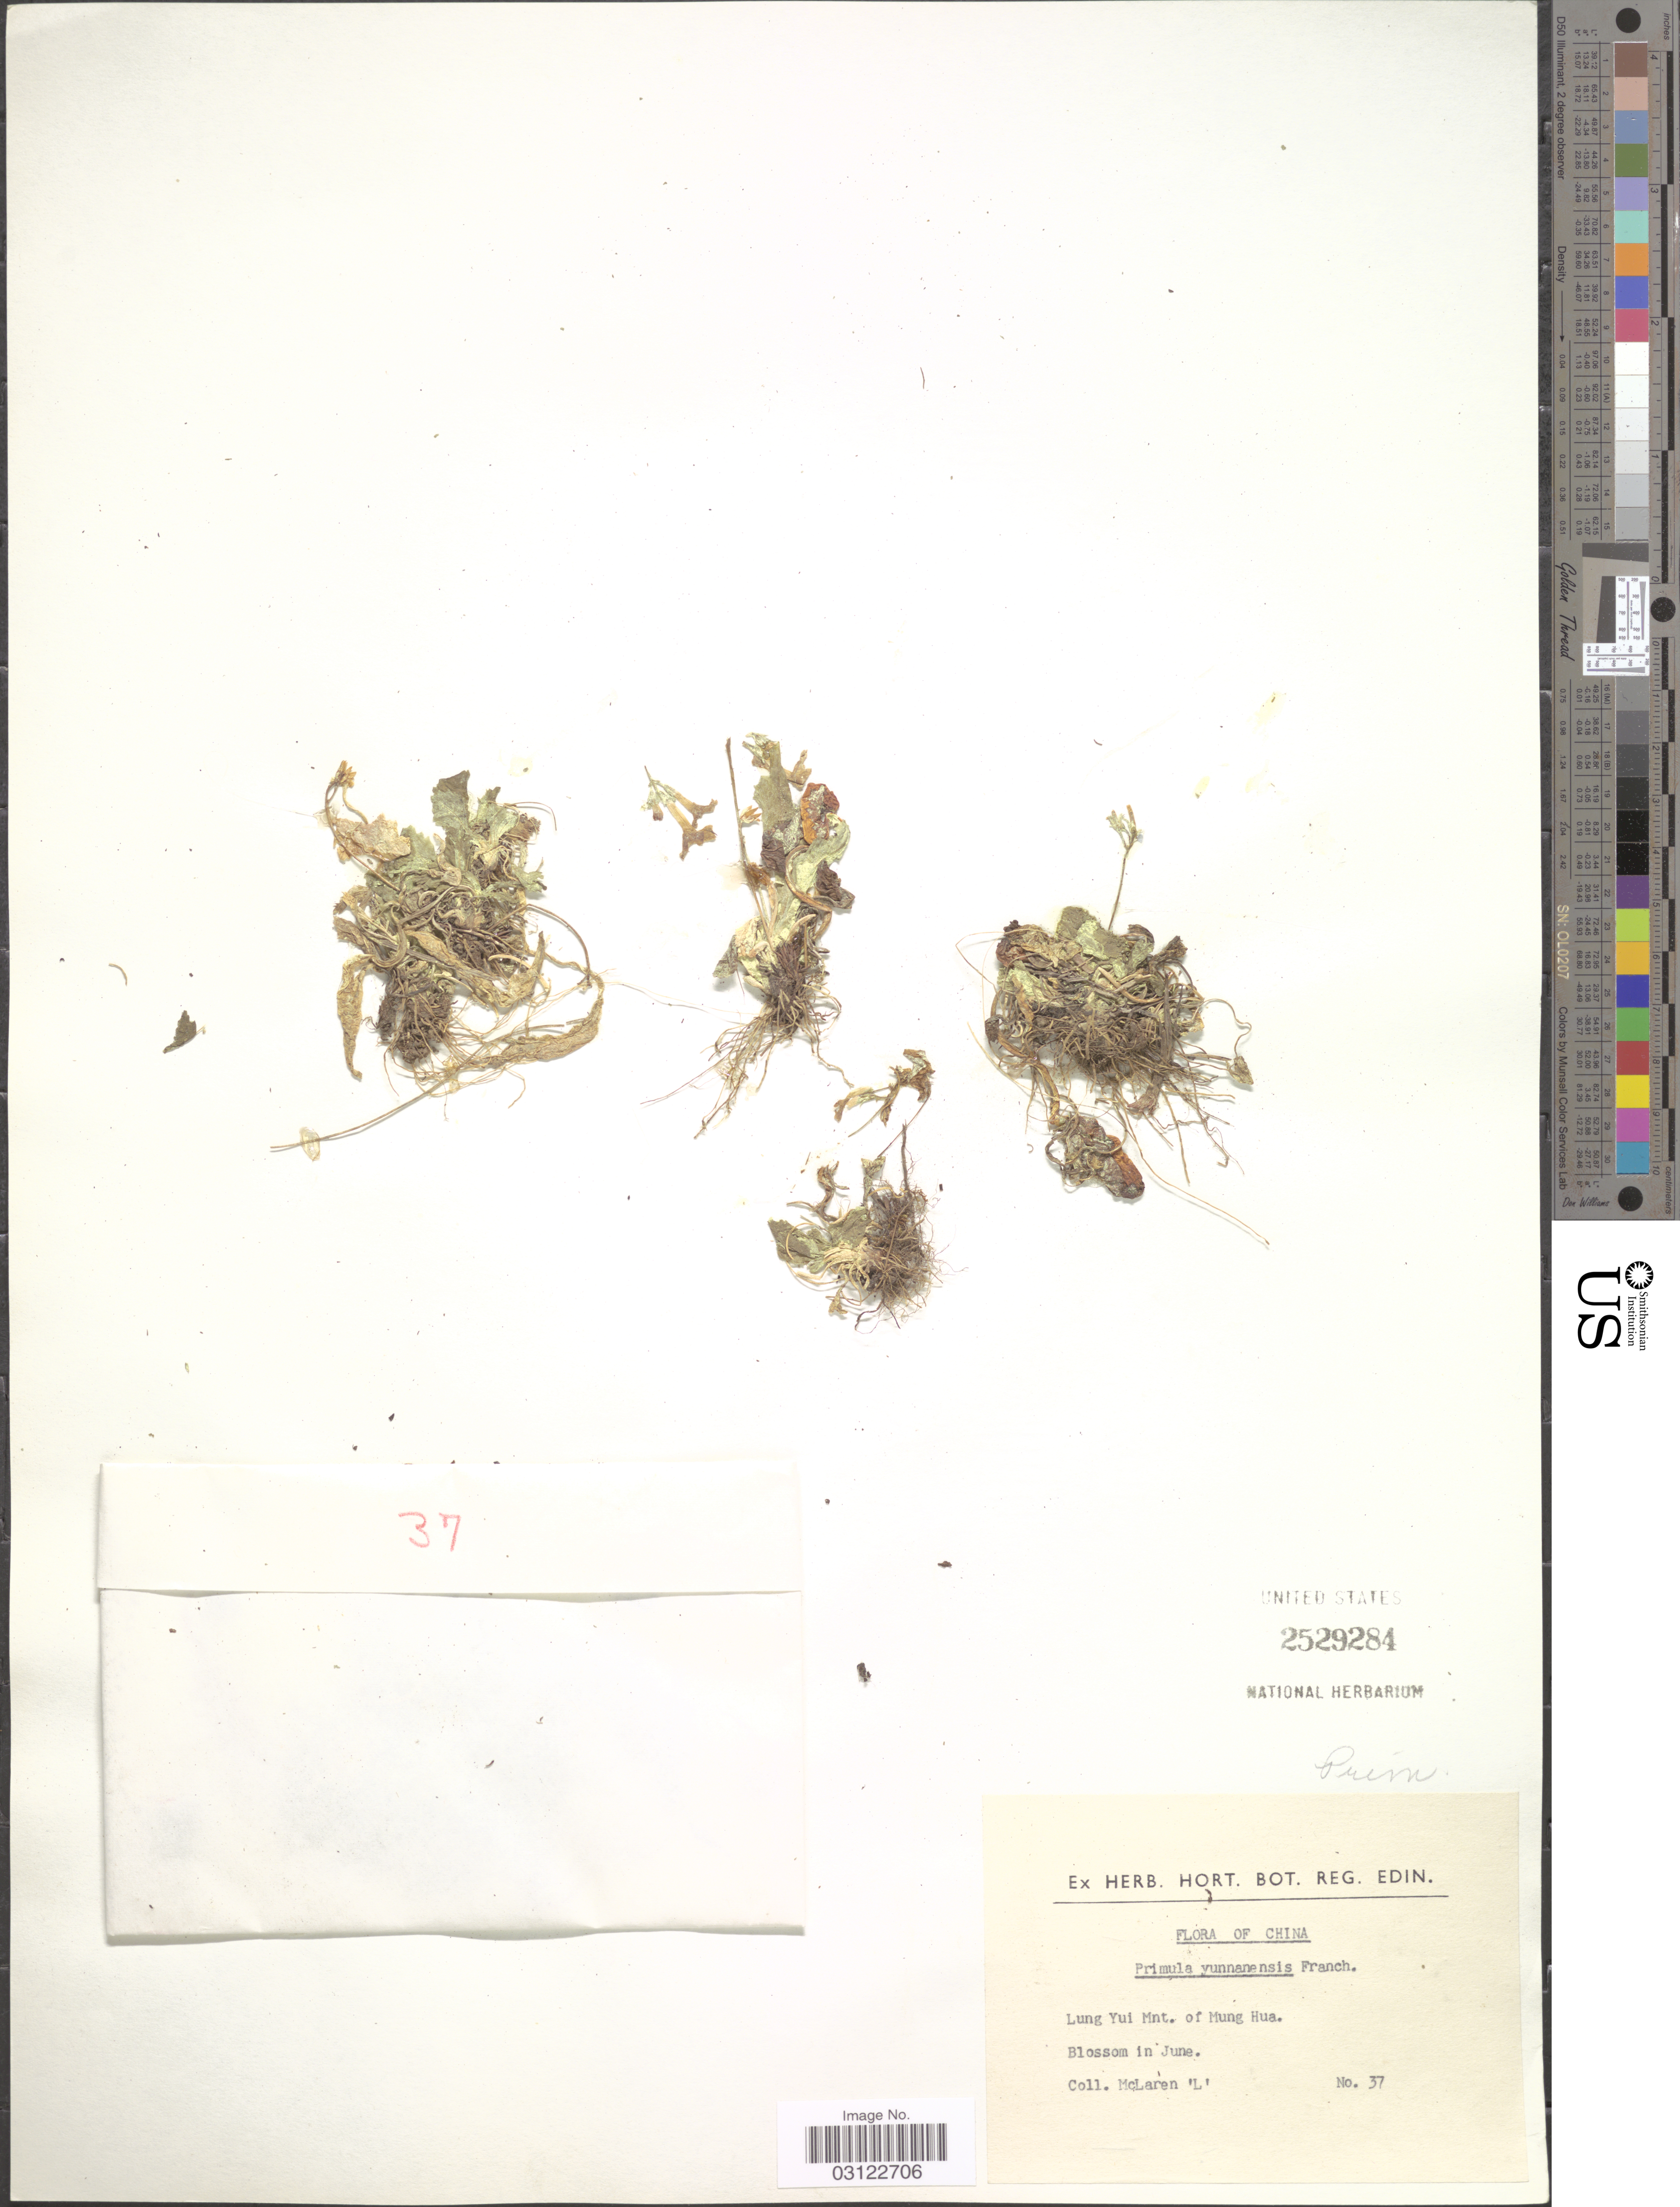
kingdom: Plantae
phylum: Tracheophyta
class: Magnoliopsida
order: Ericales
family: Primulaceae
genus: Primula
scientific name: Primula yunnanensis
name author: Franch.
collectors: McLaren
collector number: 37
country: China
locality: Lung Yu Mnt. of Mung Hua.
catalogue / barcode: US 2529284